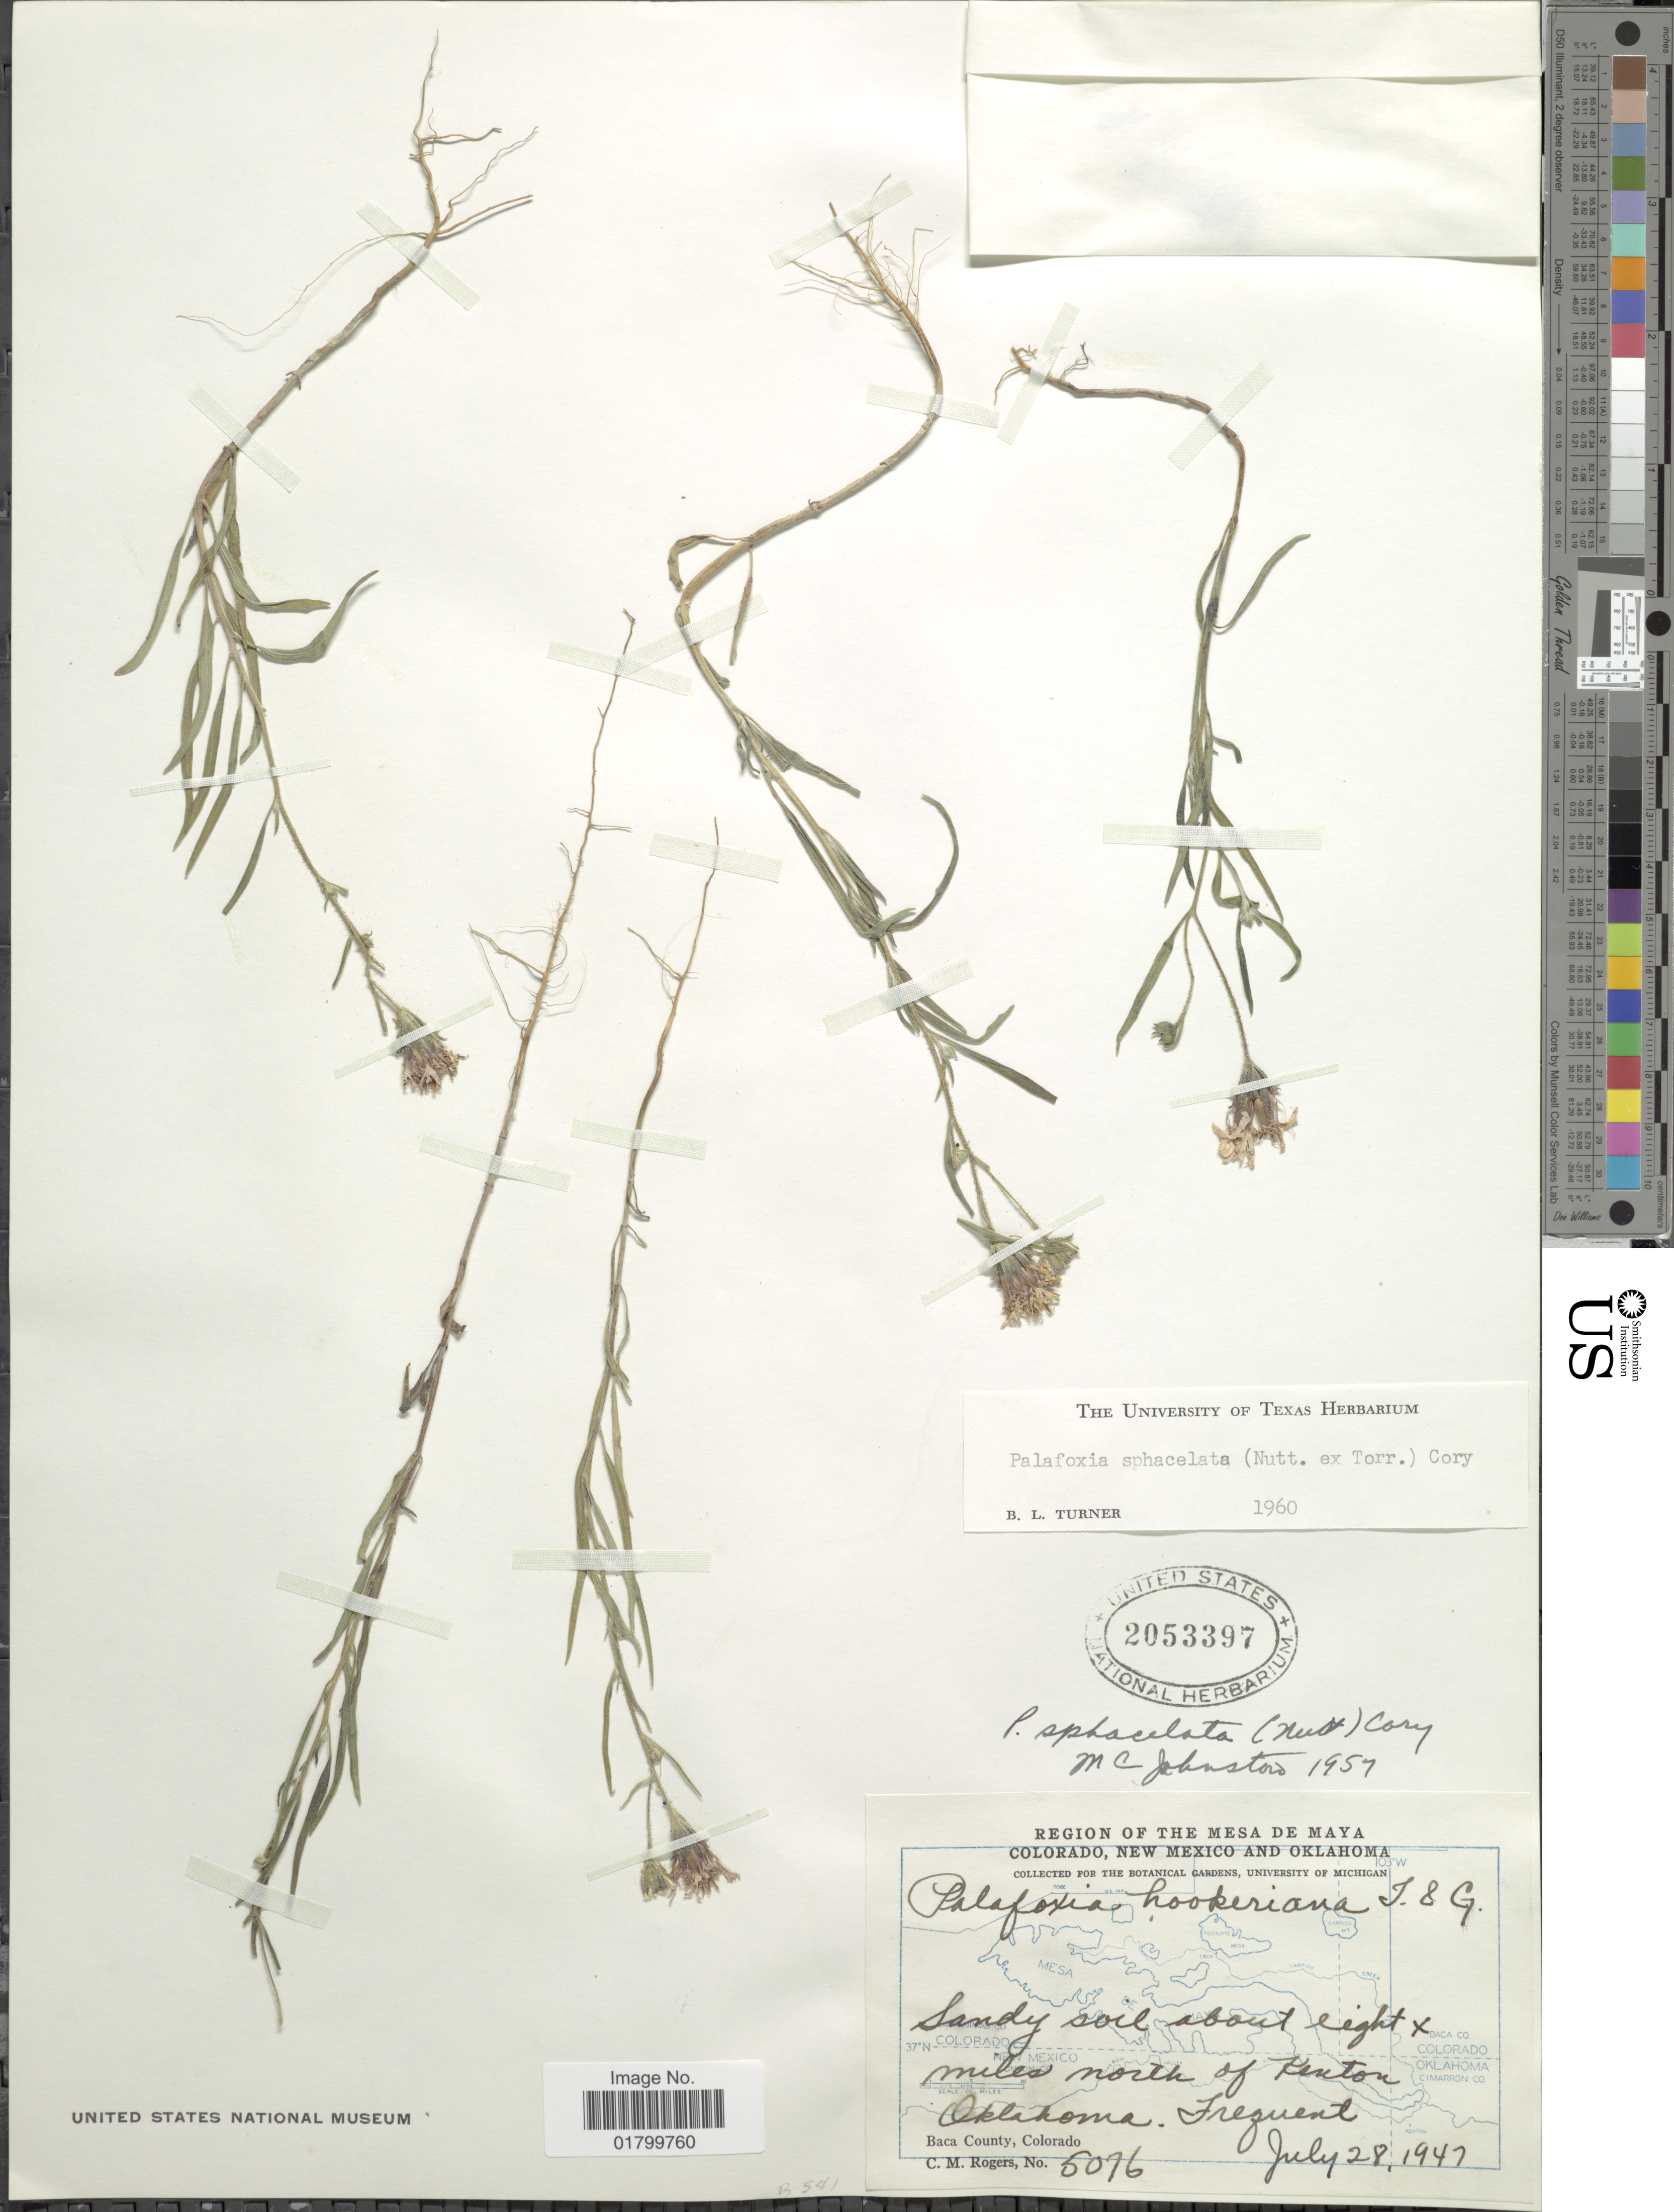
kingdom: Plantae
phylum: Tracheophyta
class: Magnoliopsida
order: Asterales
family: Asteraceae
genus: Palafoxia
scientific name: Palafoxia sphacelata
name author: (Nutt. ex Torr.) Cory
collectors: C. M. Rogers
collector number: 5076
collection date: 1947-07-28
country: United States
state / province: Colorado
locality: Region of The Mesa de Maya, Sandy soil about eight miles north of Kenton Oklahoma, Baca County, Colorado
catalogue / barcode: US 2053397